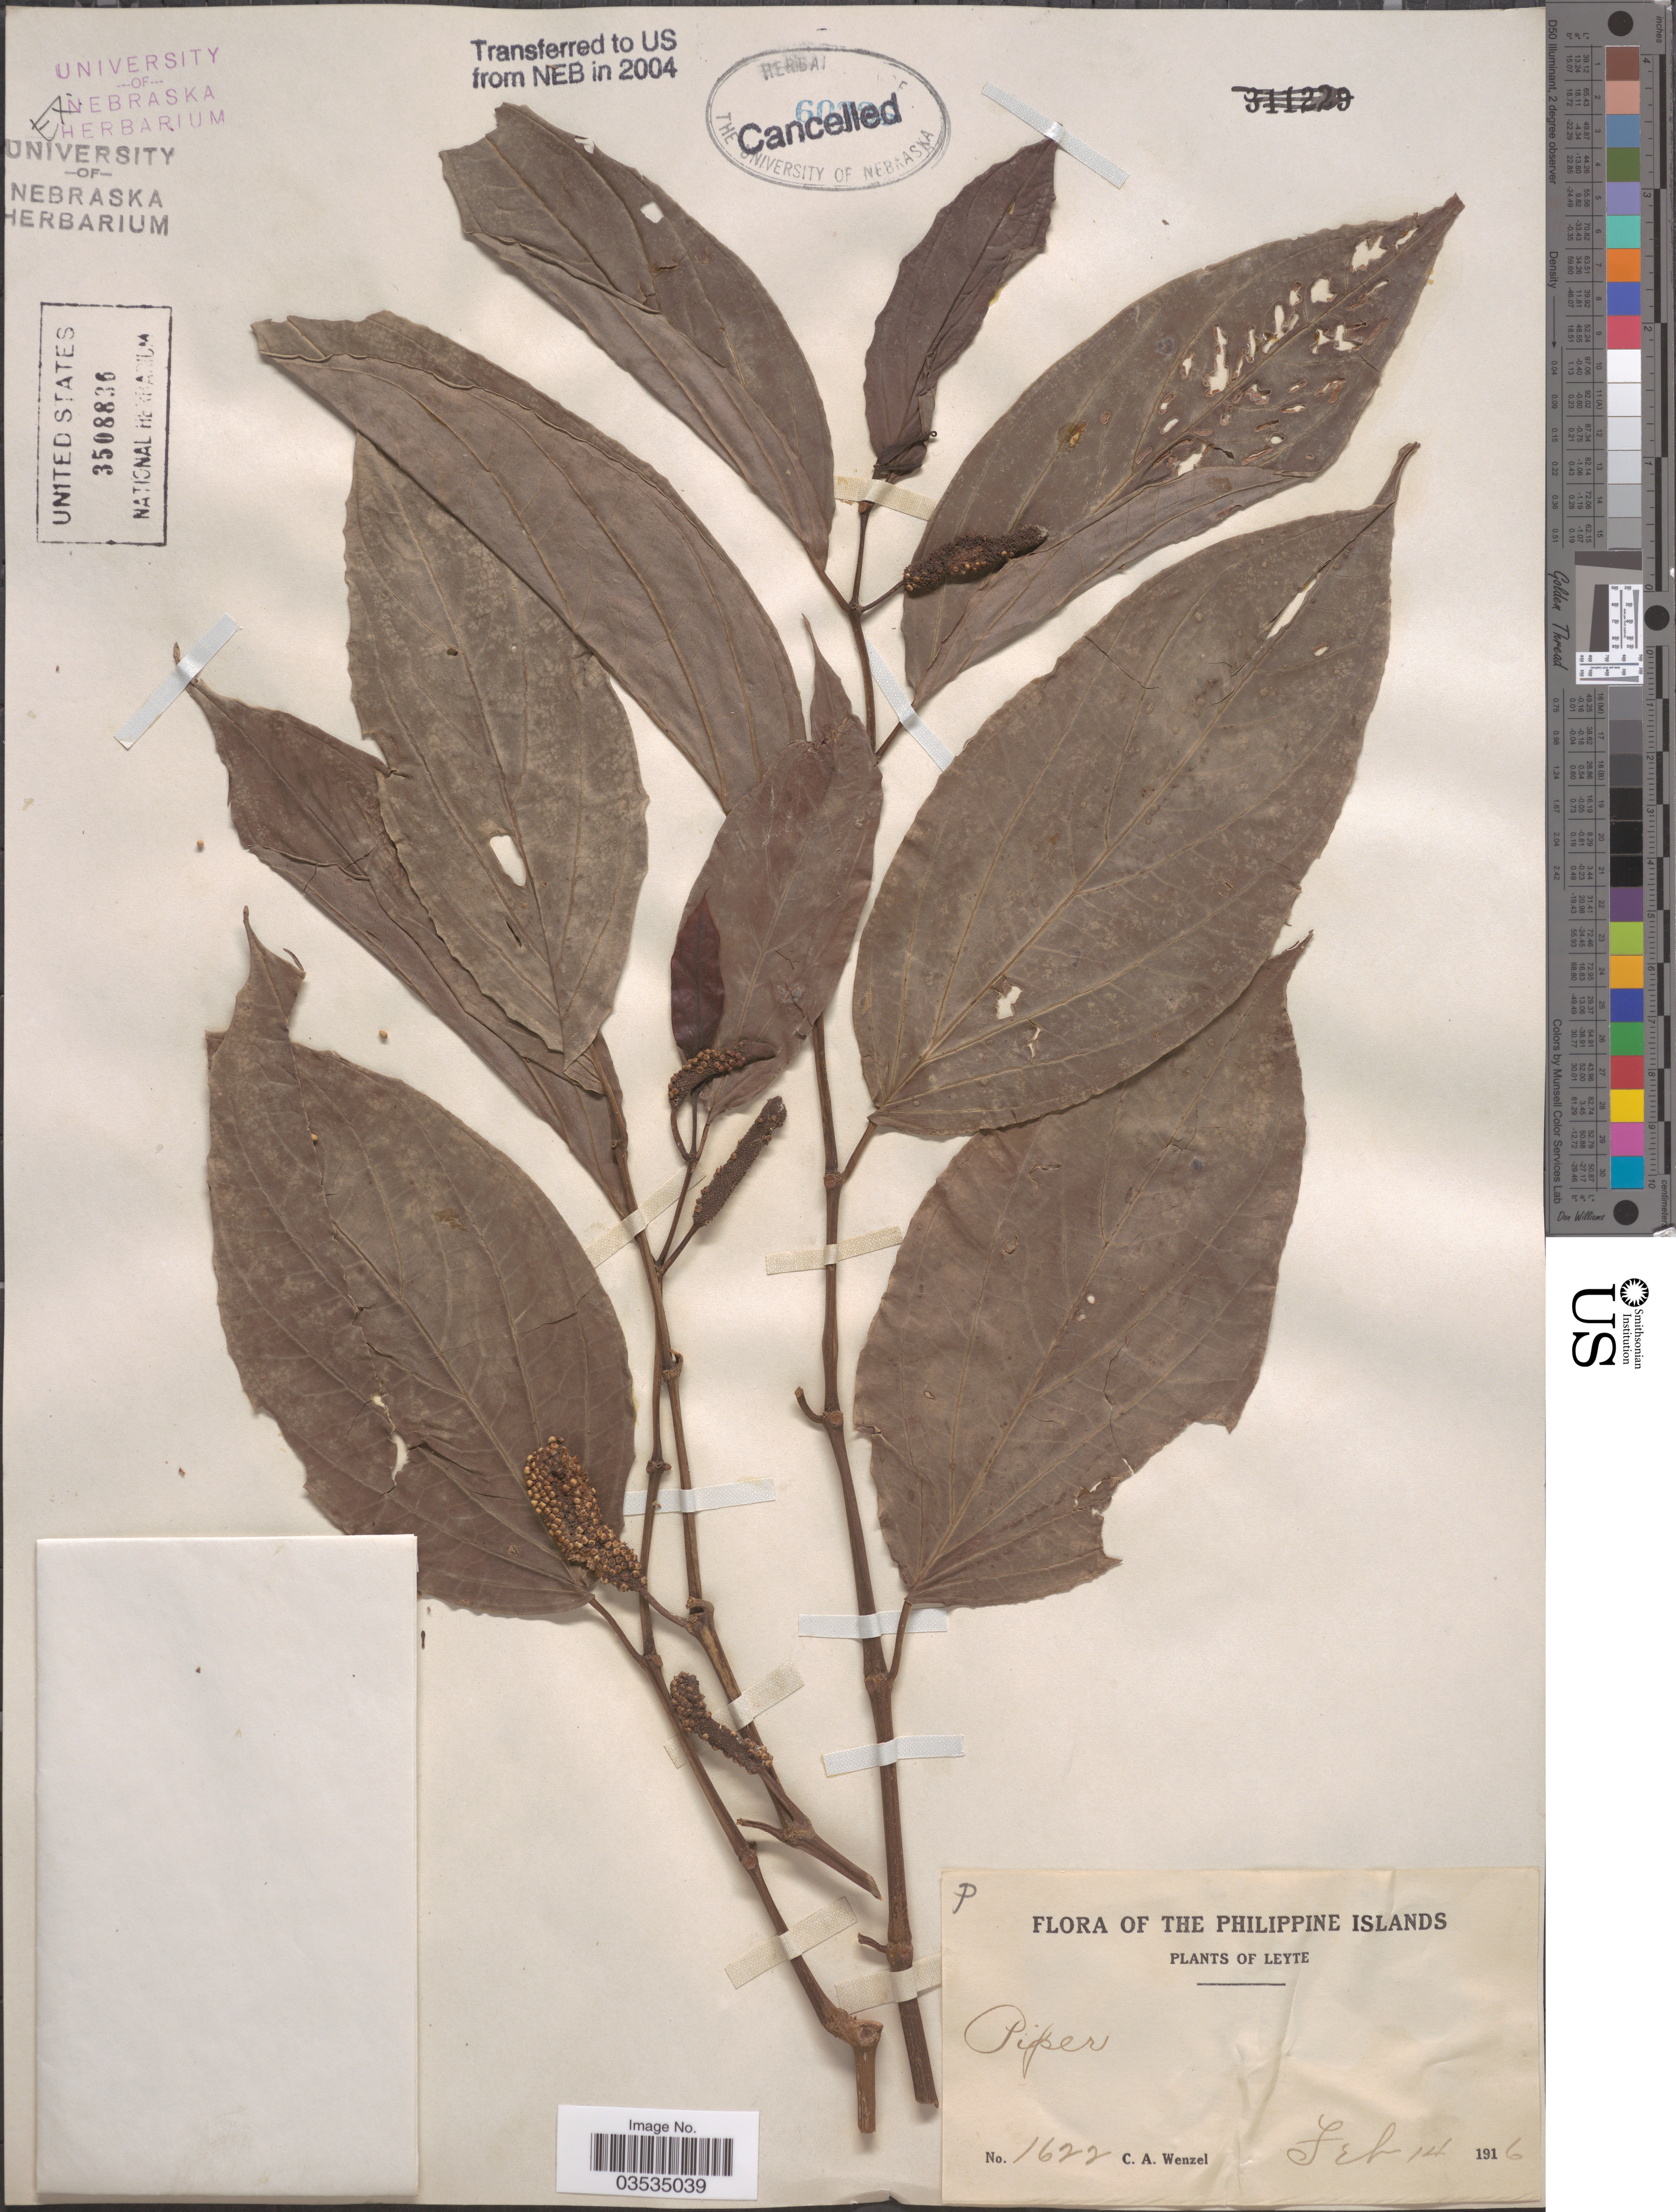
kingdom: Plantae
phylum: Tracheophyta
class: Magnoliopsida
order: Piperales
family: Piperaceae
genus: Piper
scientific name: Piper sp.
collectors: C. Wenzel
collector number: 1622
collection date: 1916-02-14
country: Philippines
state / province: Eastern Visayas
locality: Philippine Islands. Leyte.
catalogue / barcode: US 3508836